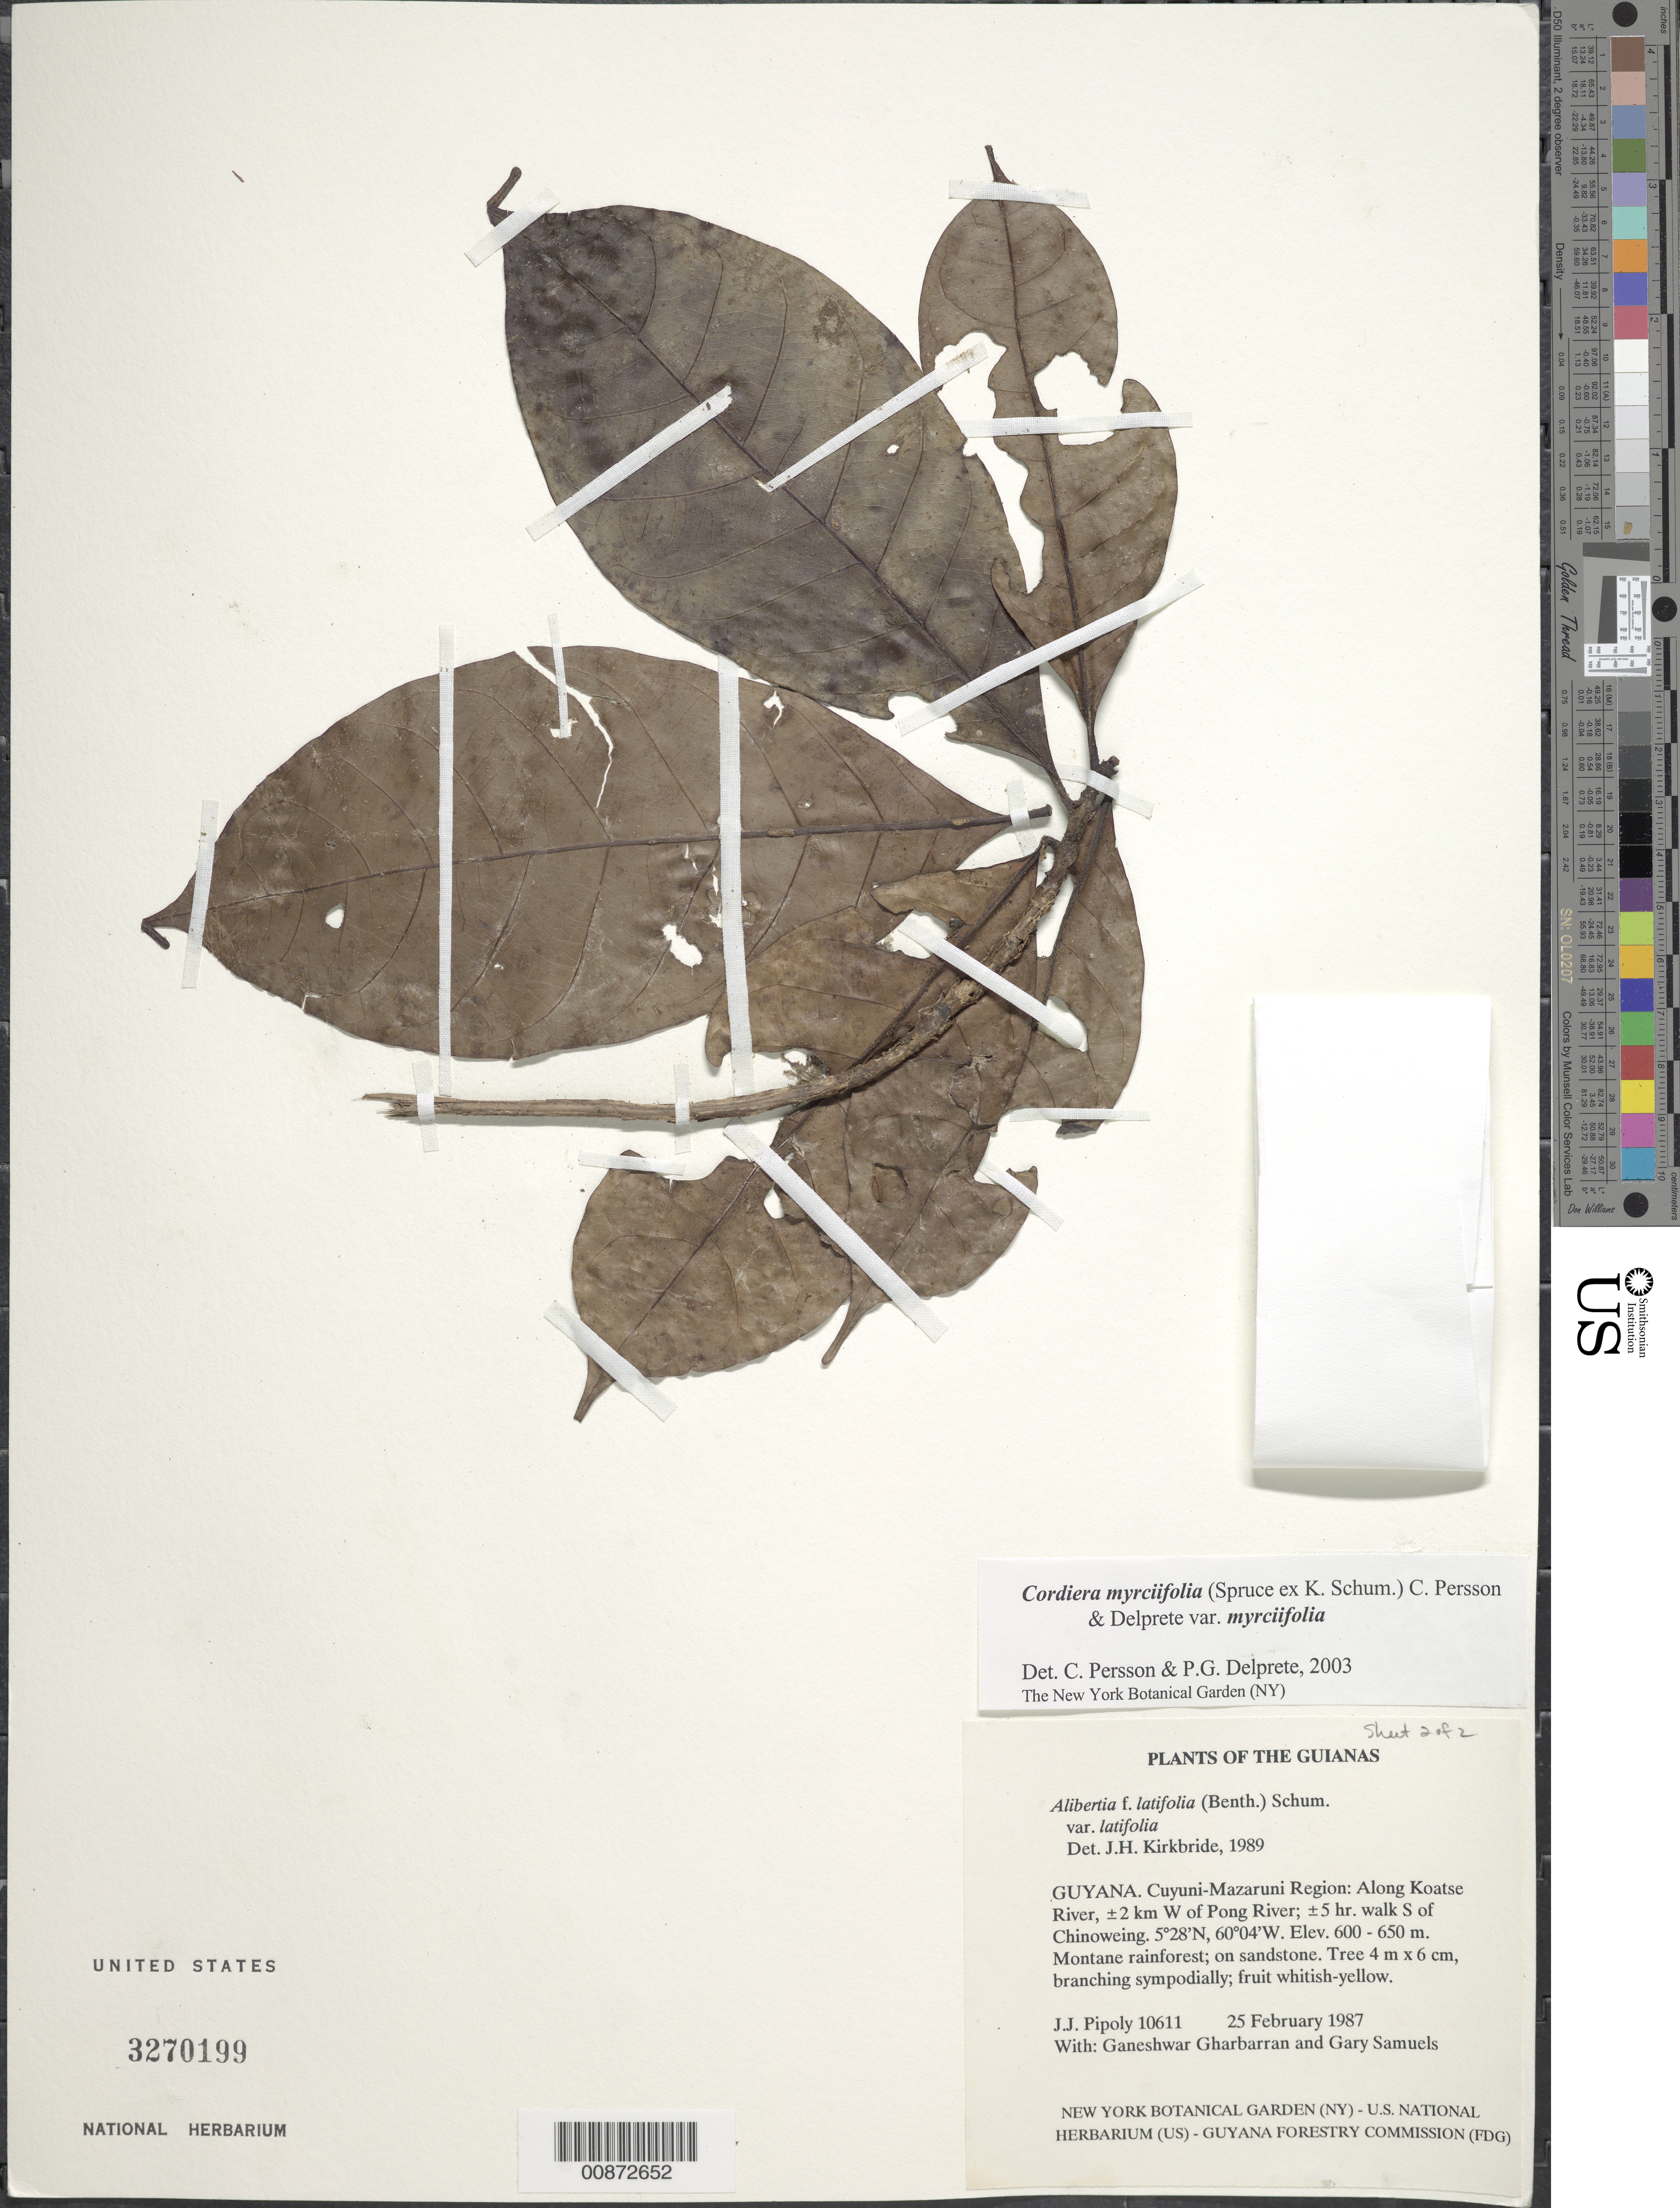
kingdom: Plantae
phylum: Tracheophyta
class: Magnoliopsida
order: Gentianales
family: Rubiaceae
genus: Cordiera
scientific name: Cordiera myrciifolia var. myrciifolia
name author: (K. Schum.) C.H. Perss. & Delprete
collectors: J. J. Pipoly, G. Gharbarran & G. Samuels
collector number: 10611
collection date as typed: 25 February 1987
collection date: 1987-02-25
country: Guyana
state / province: Cuyuni-Mazaruni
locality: Along Koatse River, ±2 km W of Pong River; ±5 hr. walk S of Chinoweing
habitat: Montane rainforest; on sandstone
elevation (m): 600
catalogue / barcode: US 3270199